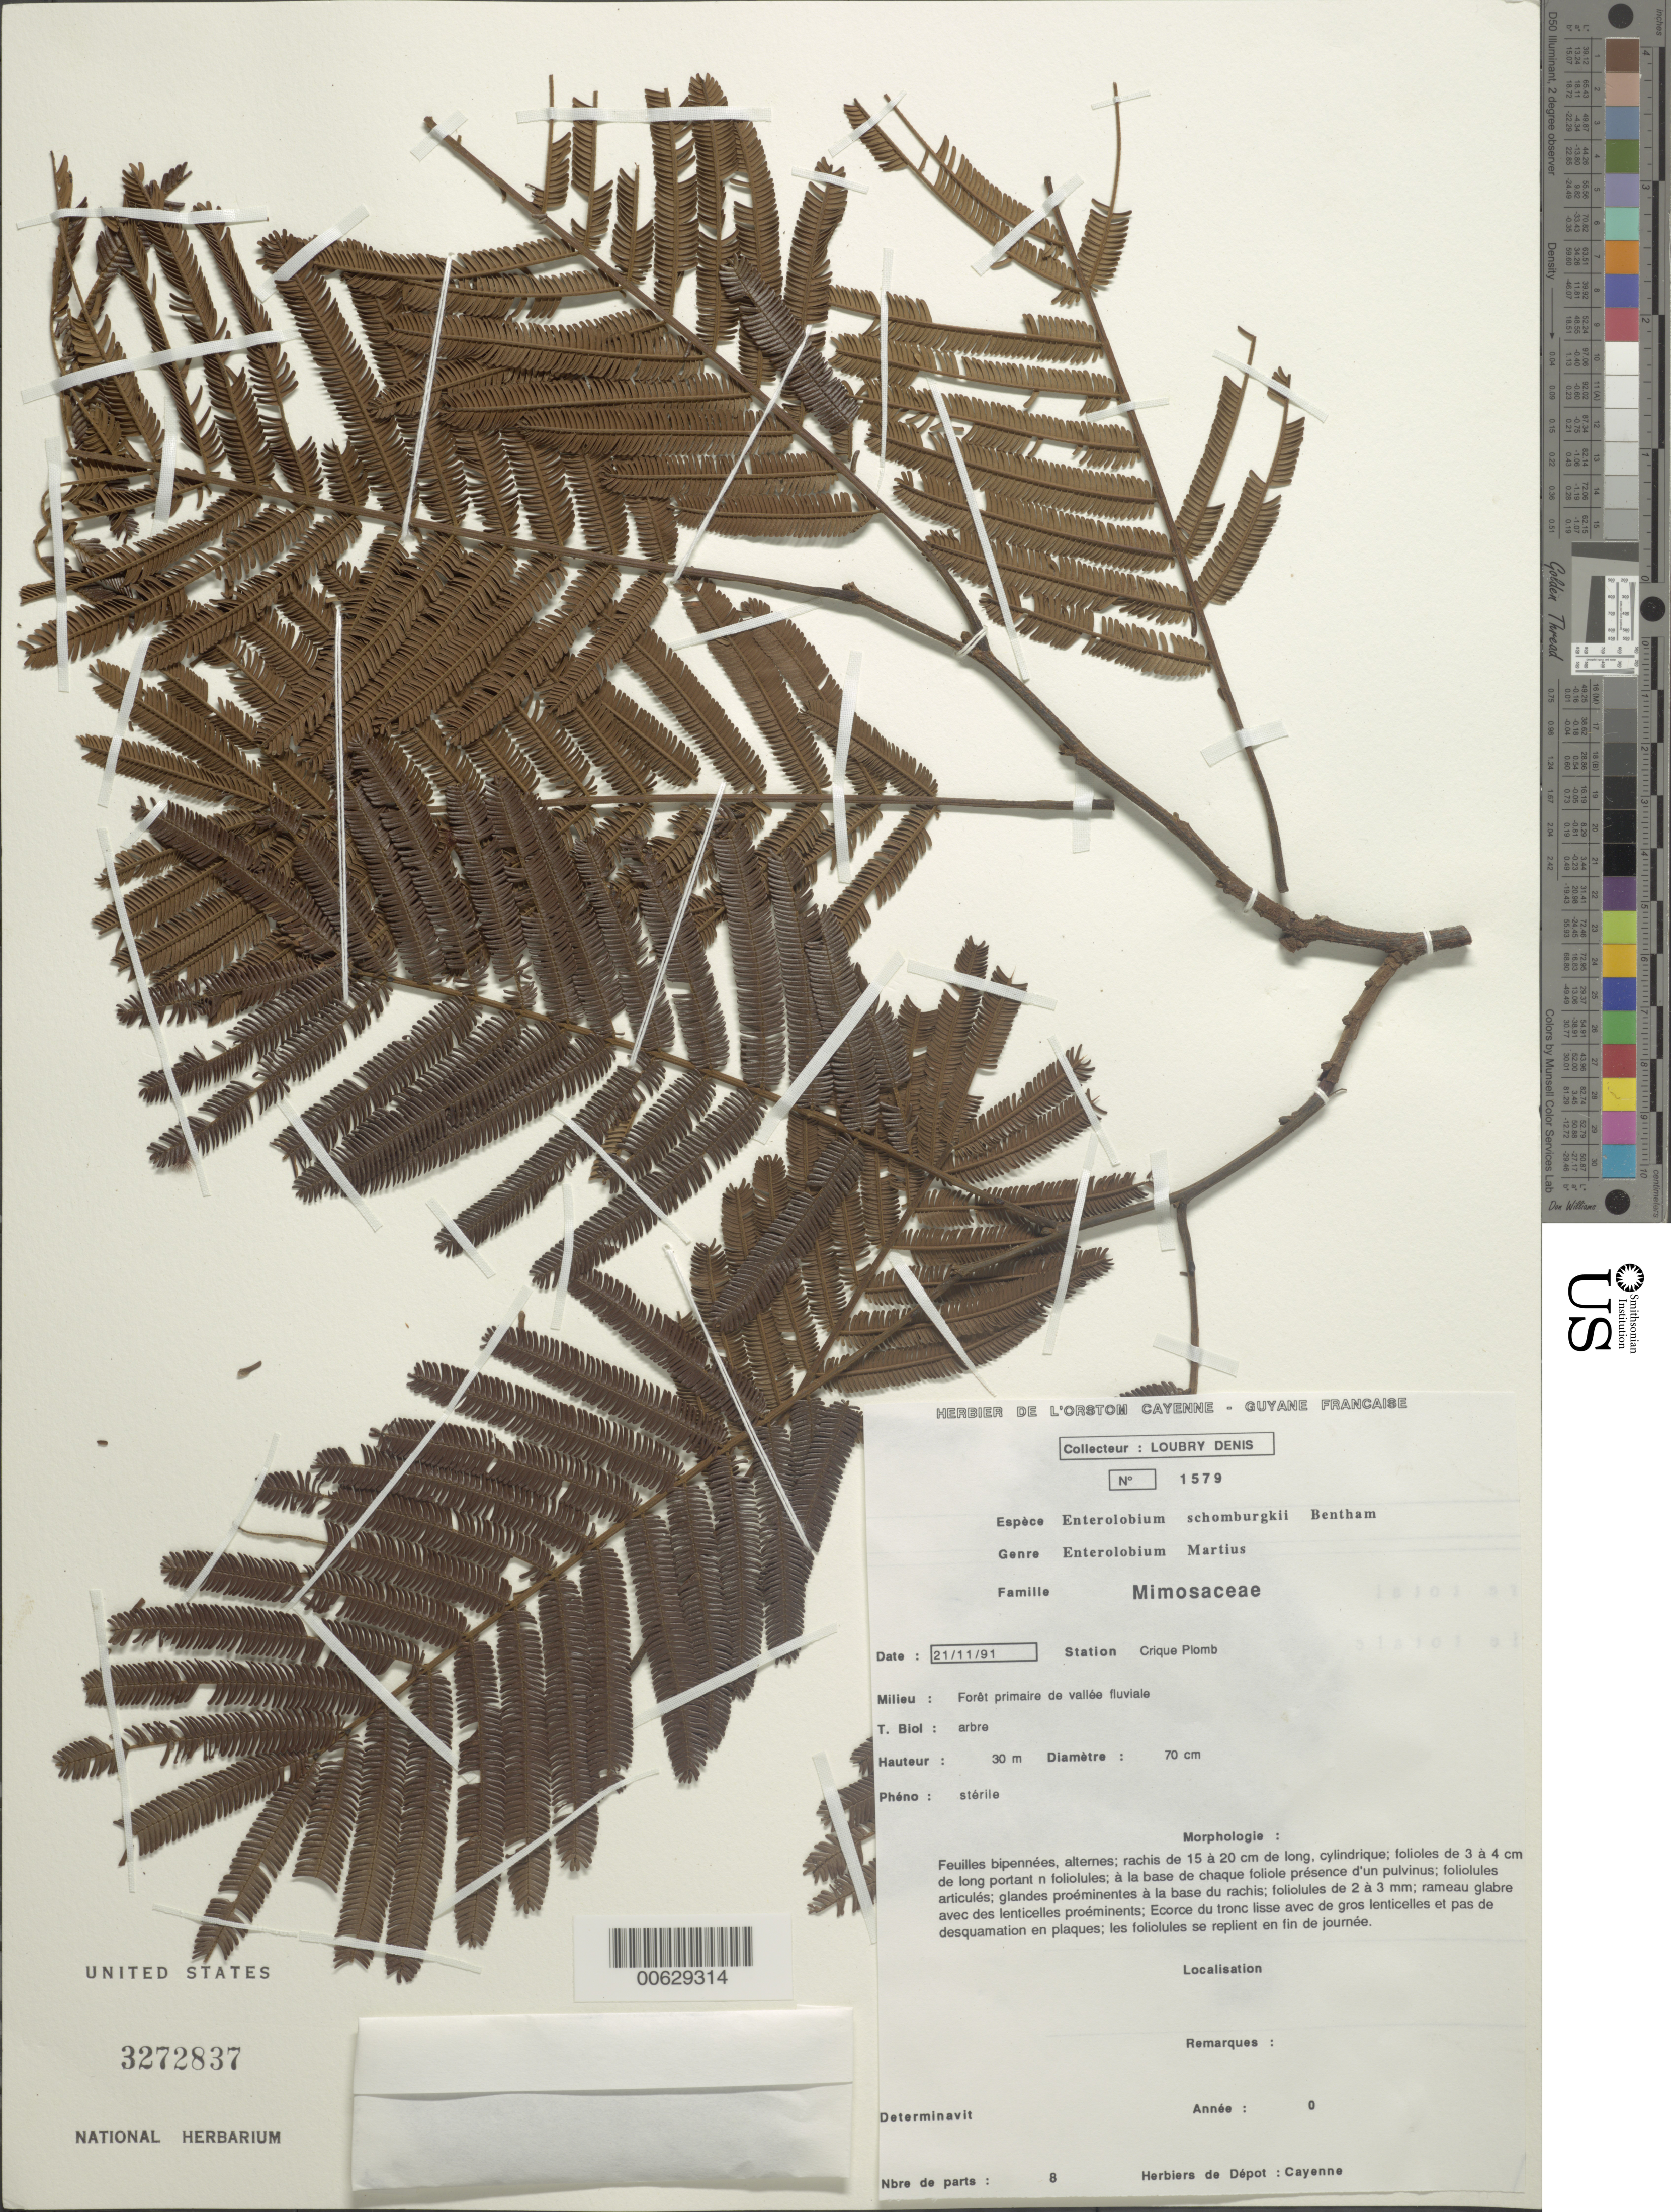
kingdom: Plantae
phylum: Tracheophyta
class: Magnoliopsida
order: Fabales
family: Fabaceae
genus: Robrichia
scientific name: Robrichia schomburgkii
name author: (Benth.) A.R.M. Luz & E.R. Souza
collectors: D. Loubry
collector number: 1579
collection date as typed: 21-Nov-91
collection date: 1991-11-21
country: French Guiana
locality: Crique Plomb, Bassin du Sinnamary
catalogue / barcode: US 3272837